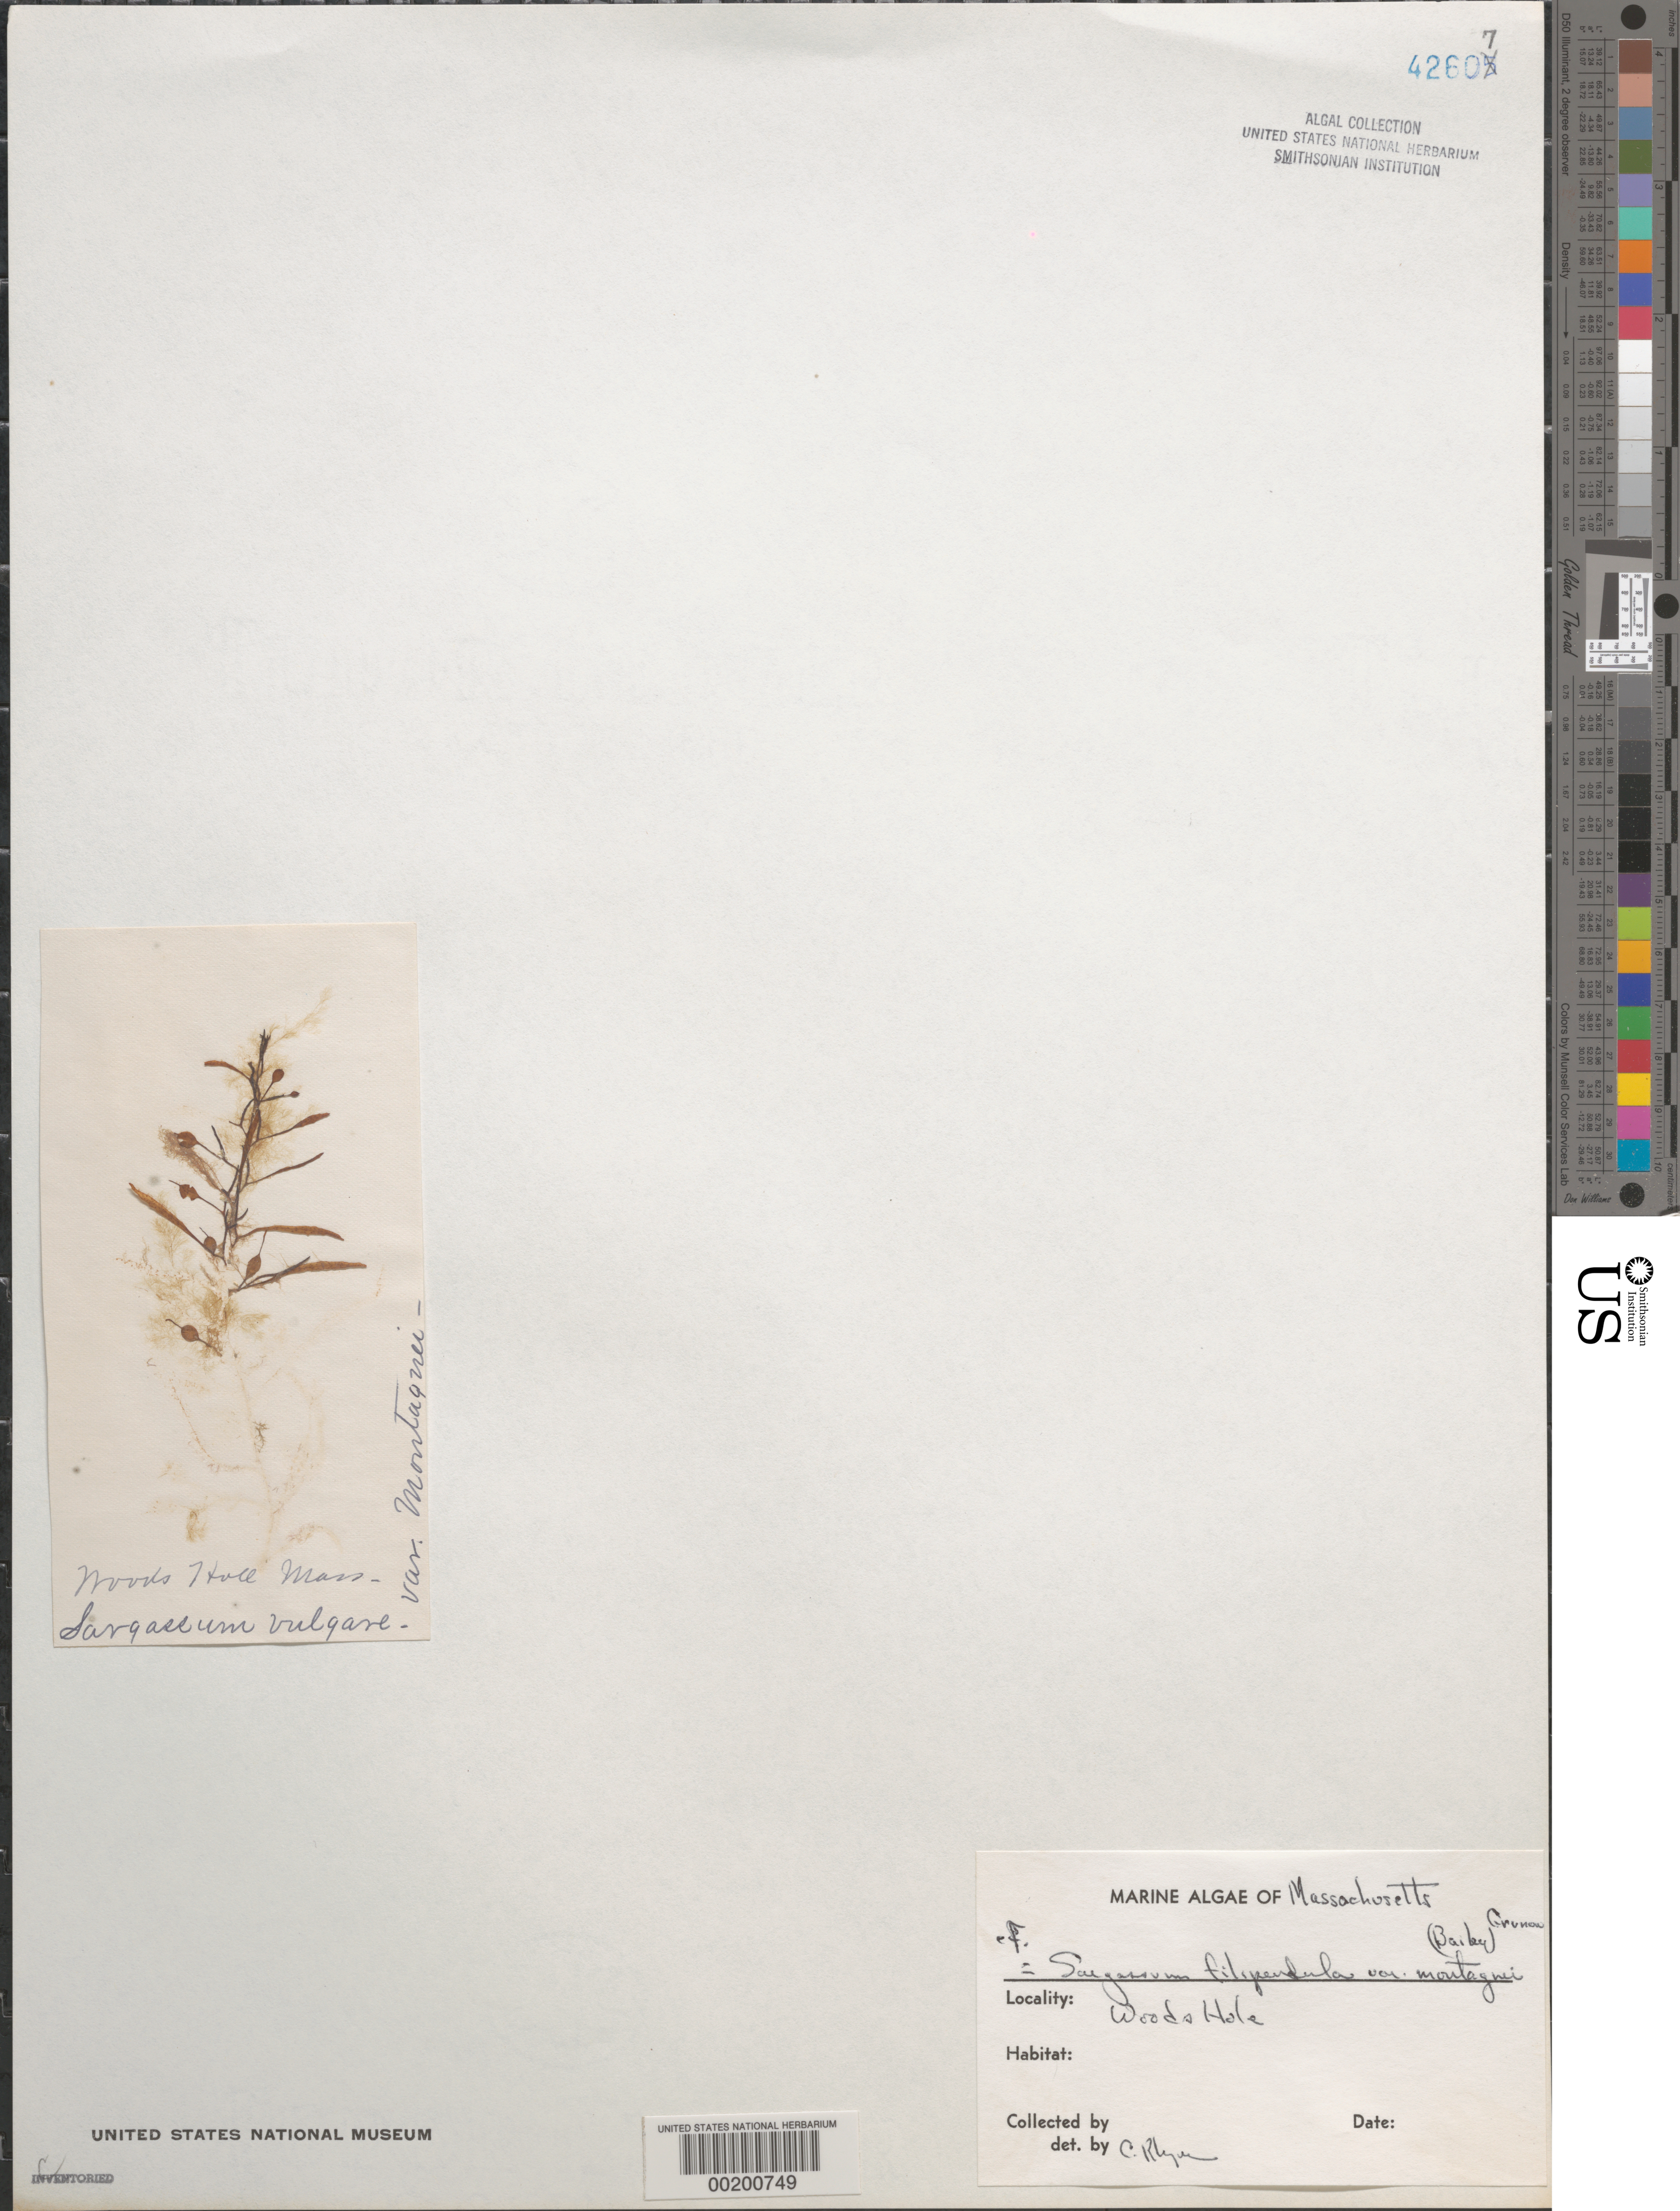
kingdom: Chromista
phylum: Ochrophyta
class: Phaeophyceae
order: Fucales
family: Sargassaceae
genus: Sargassum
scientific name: Sargassum filipendula var. montagnei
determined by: Rhyne, C. F.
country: United States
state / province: Massachusetts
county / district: Barnstable County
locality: Woods Hole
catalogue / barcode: US 42607